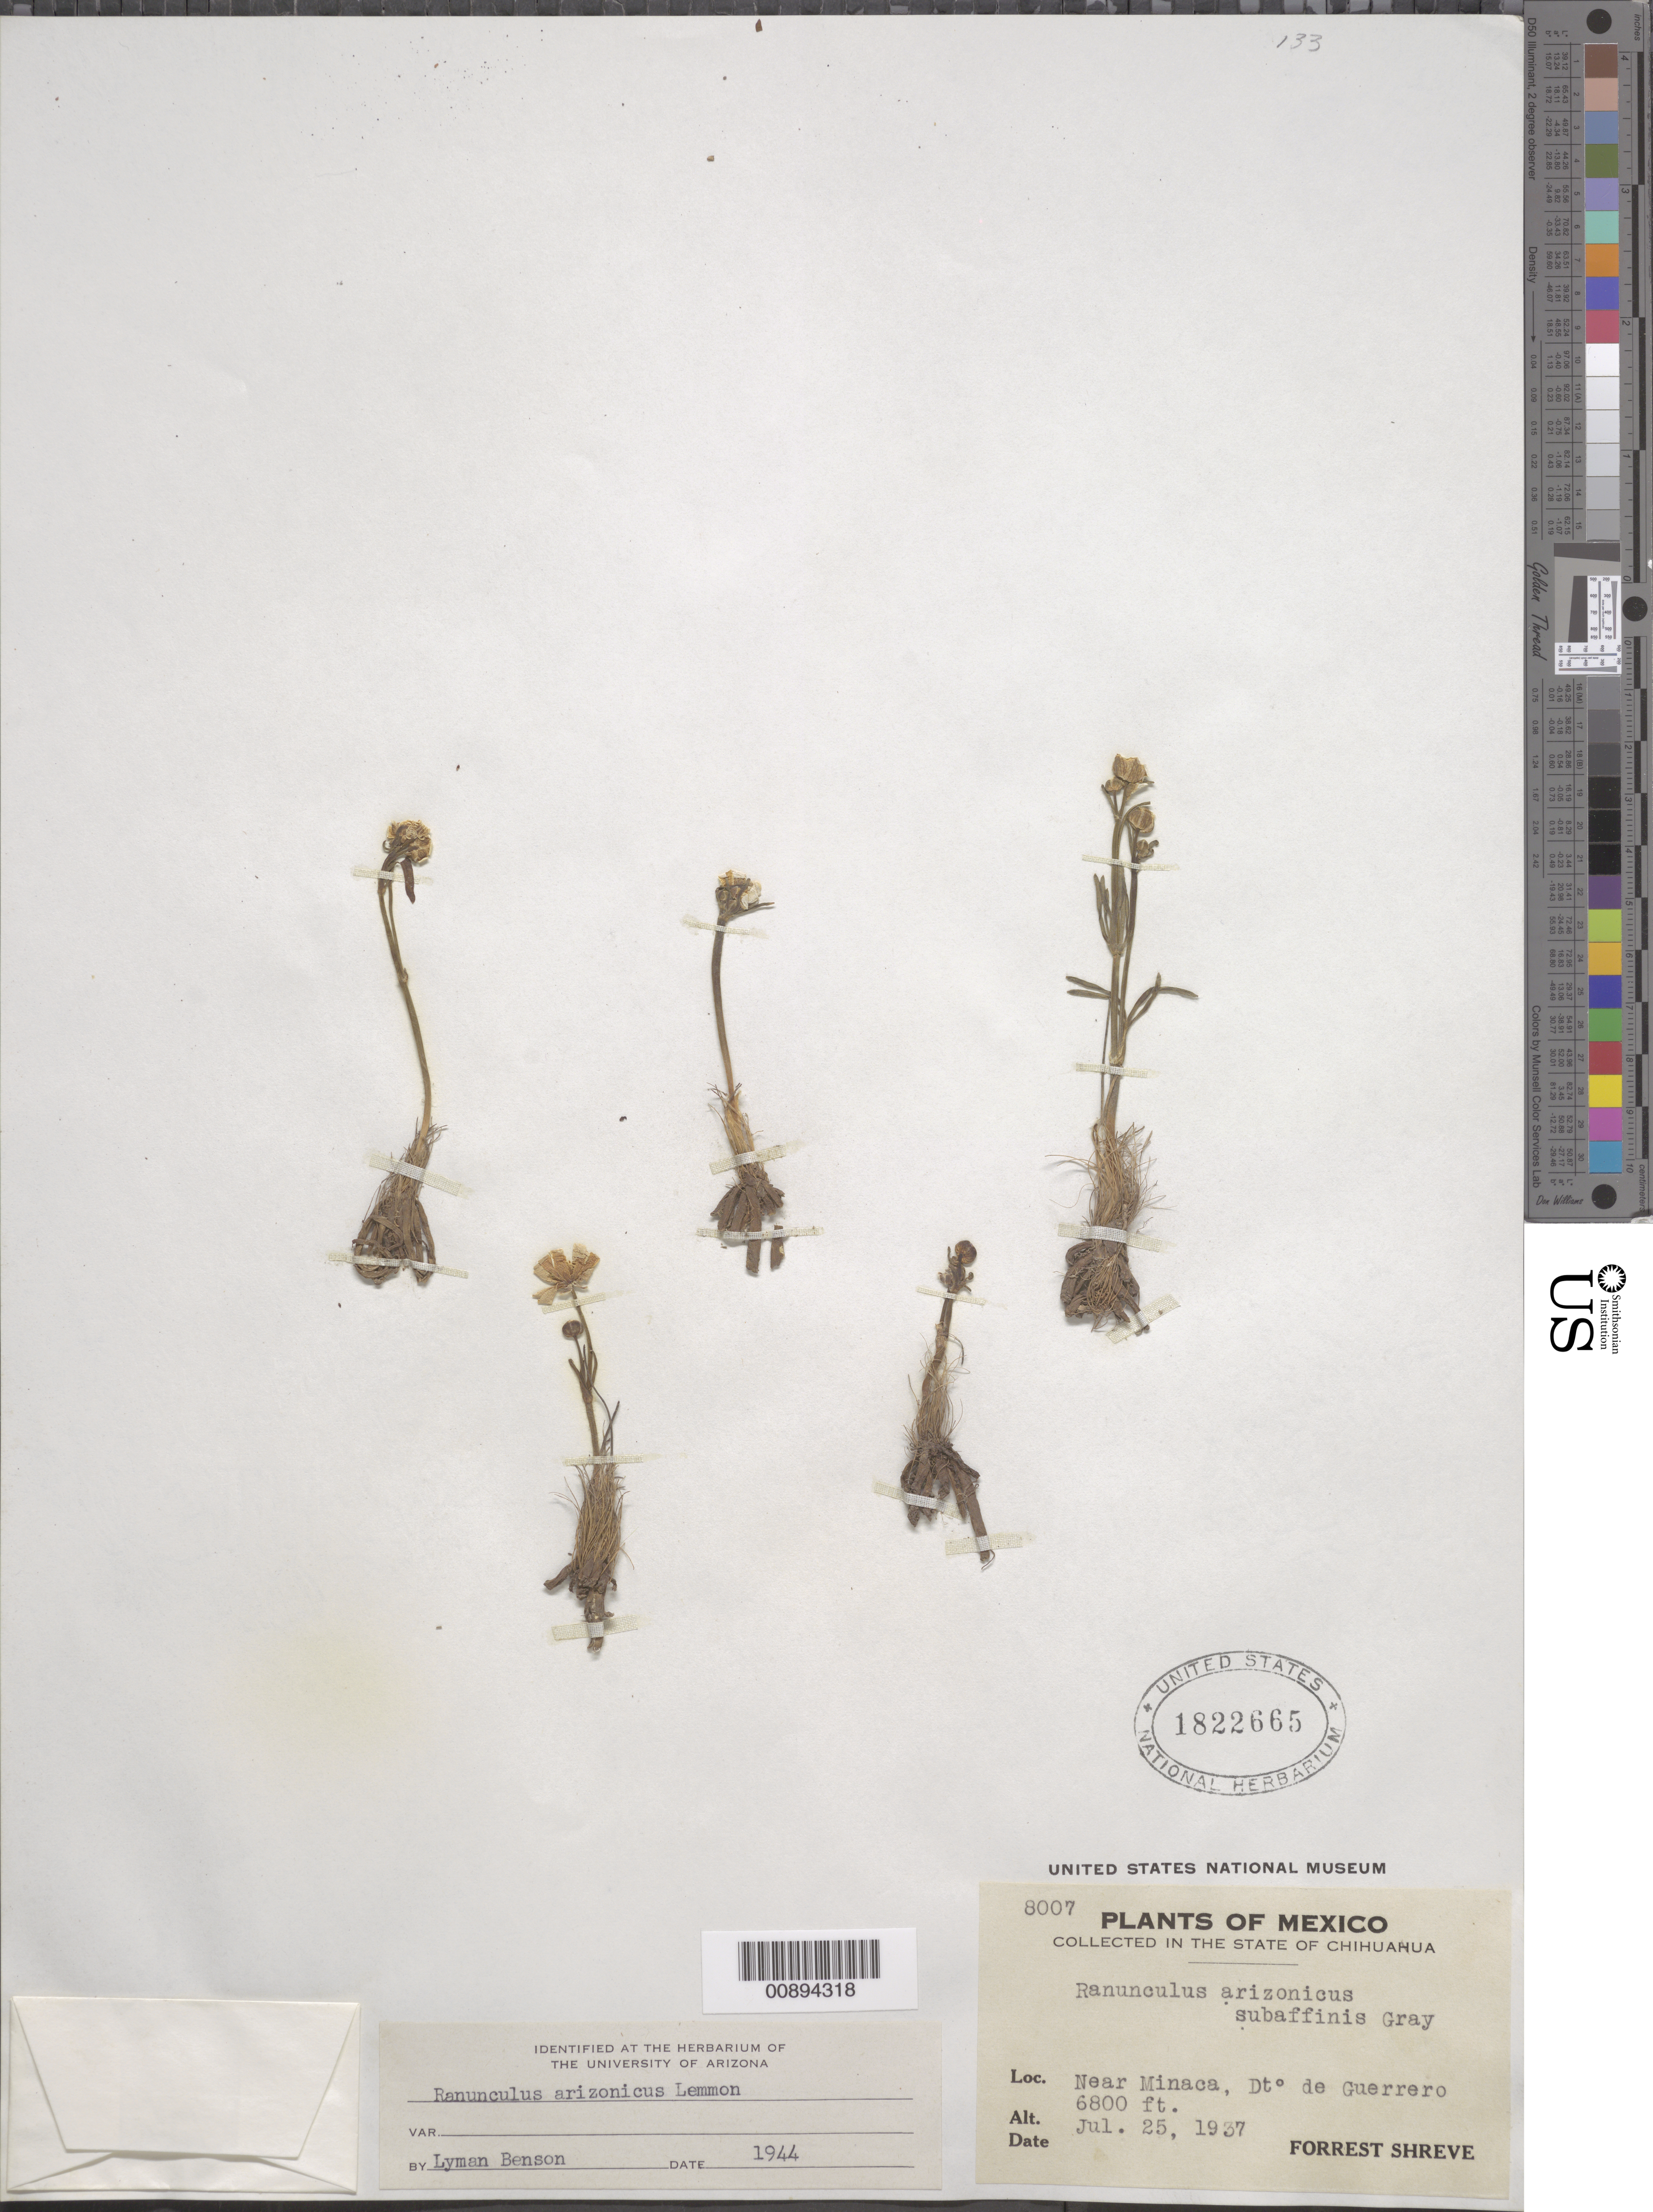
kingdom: Plantae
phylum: Tracheophyta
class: Magnoliopsida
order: Ranunculales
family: Ranunculaceae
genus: Ranunculus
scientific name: Ranunculus arizonicus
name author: Lemmon ex A. Gray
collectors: F. Shreve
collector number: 8007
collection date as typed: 25 Jul 1937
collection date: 1937-07-25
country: Mexico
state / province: Chihuahua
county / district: Guerrero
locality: Near Miñaca, Dto. de Guerrero, Chihuahua.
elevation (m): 2073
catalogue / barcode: US 1822665